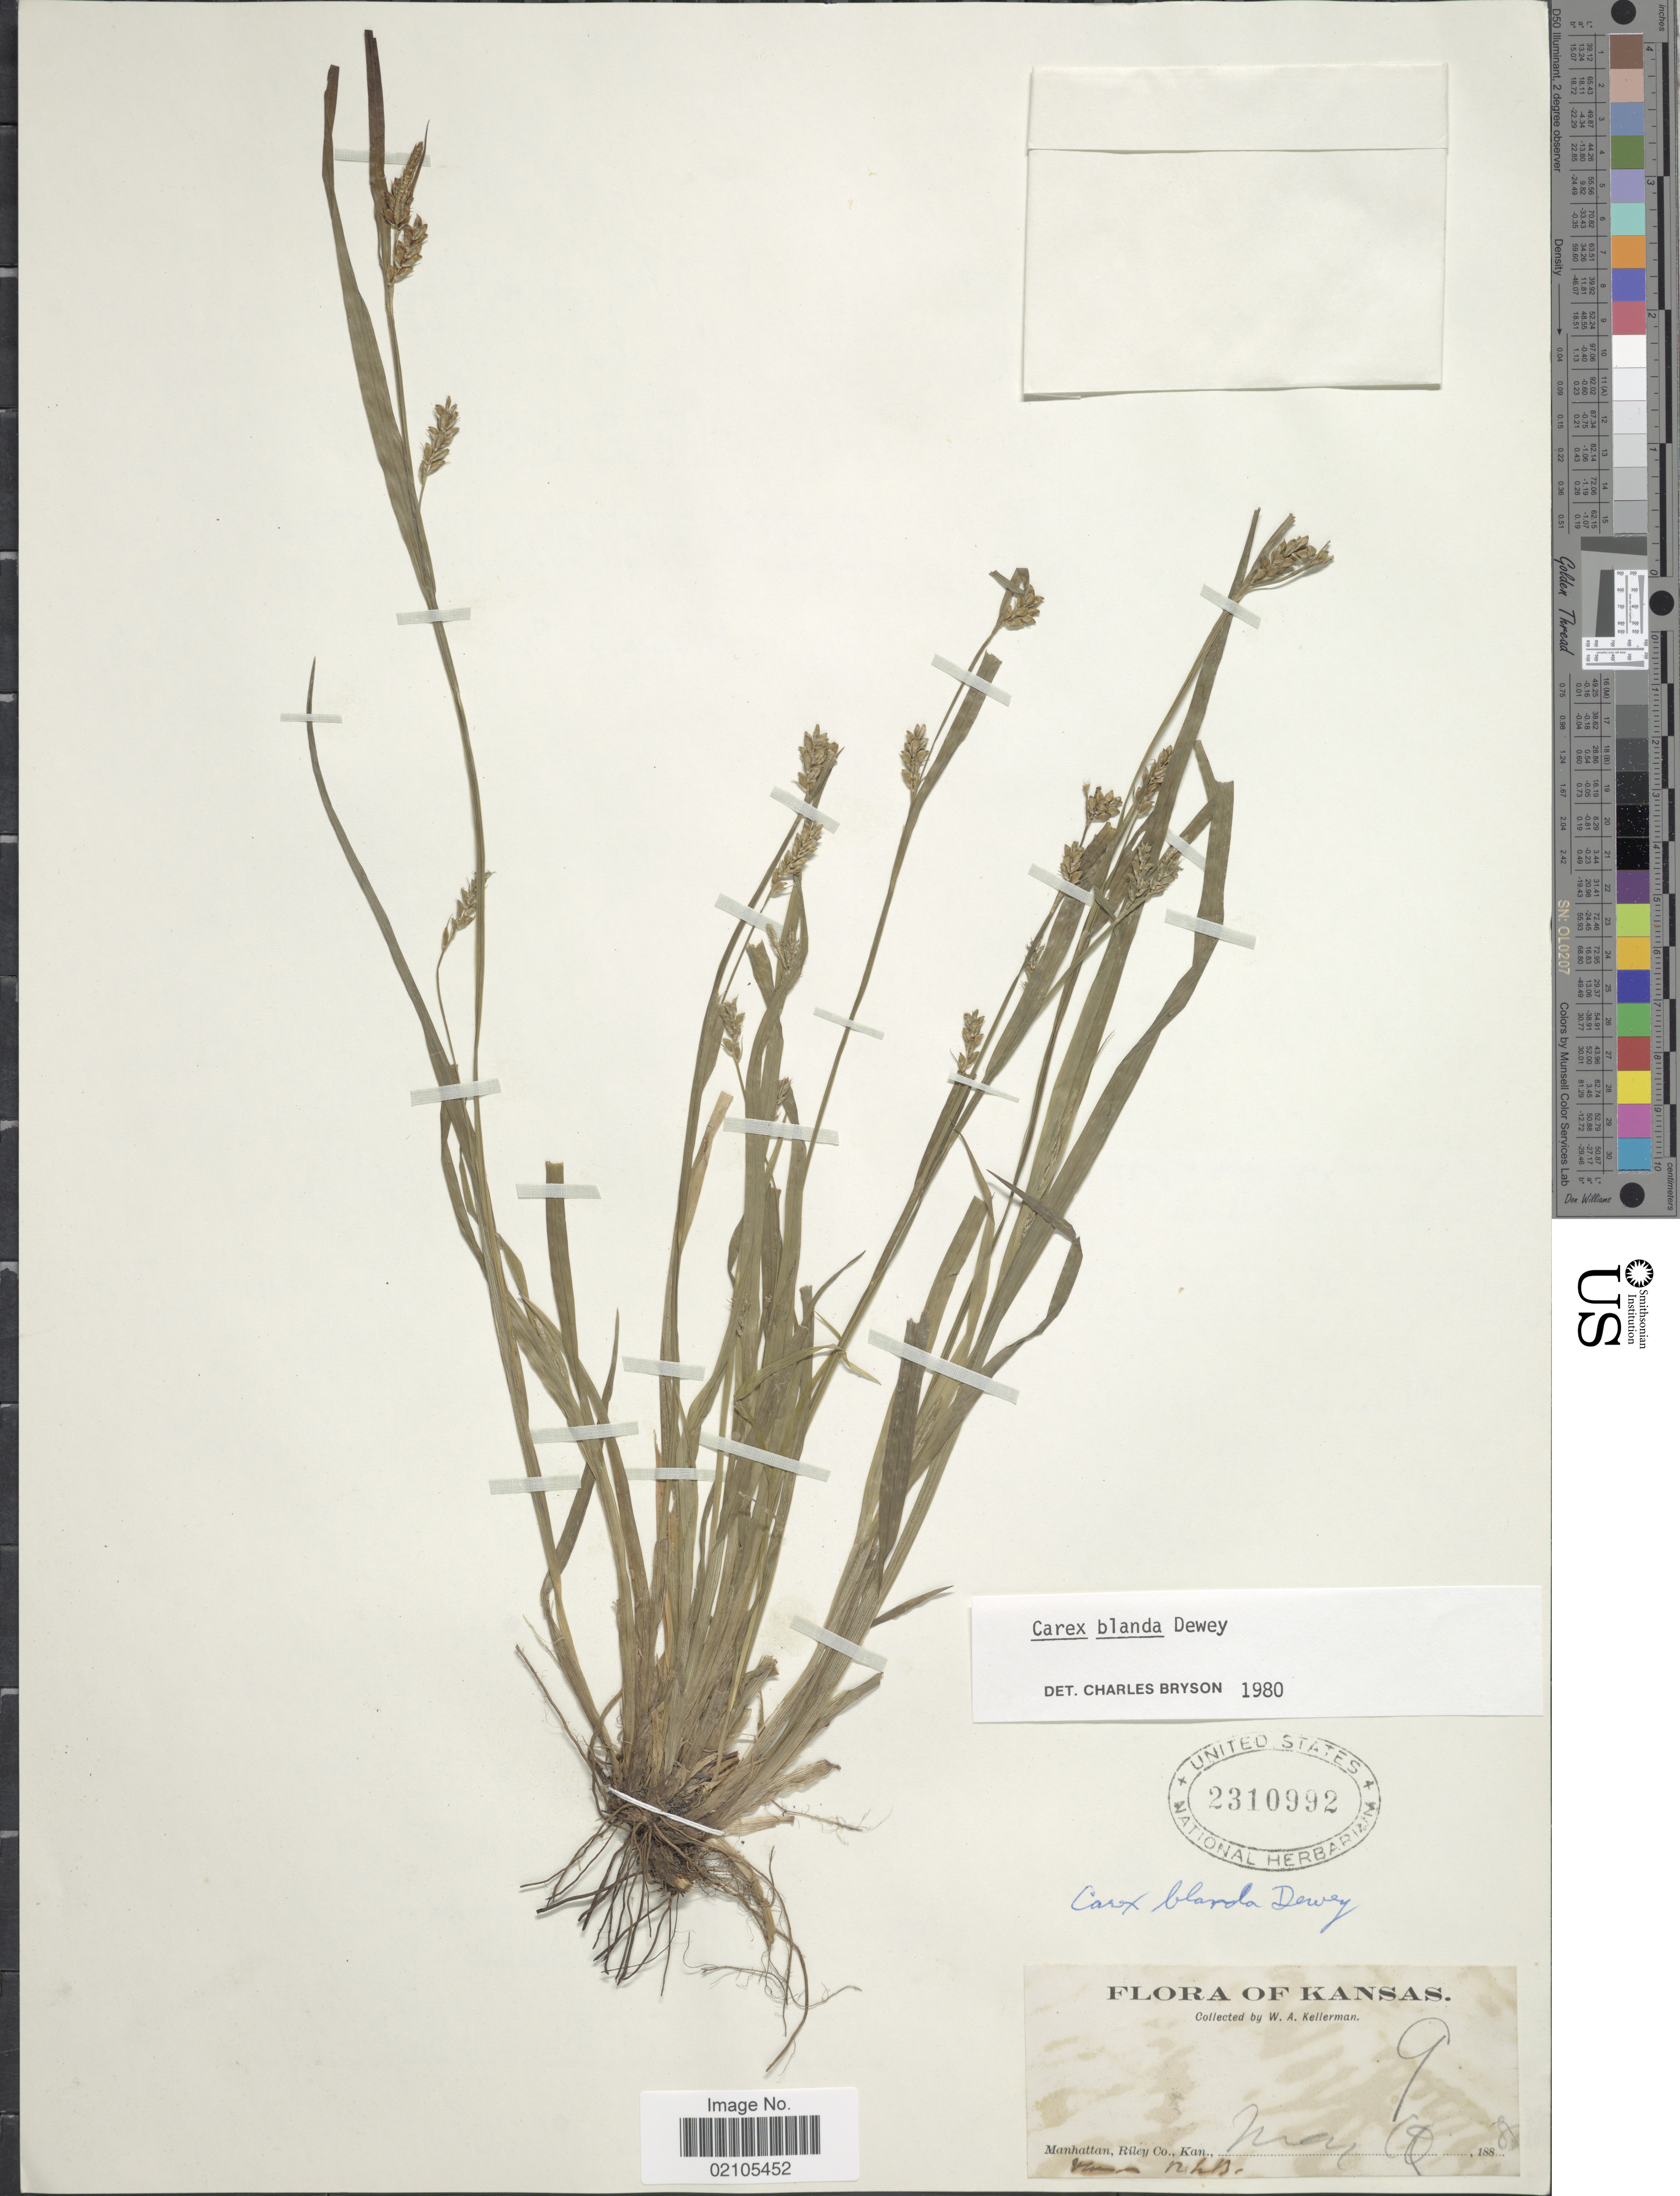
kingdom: Plantae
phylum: Tracheophyta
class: Liliopsida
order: Poales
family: Cyperaceae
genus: Carex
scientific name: Carex blanda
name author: Dewey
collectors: W. Kellerman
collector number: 9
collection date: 1888-05-10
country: United States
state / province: Kansas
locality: Manhattan, Riley Co., Kan.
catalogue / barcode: US 2310992